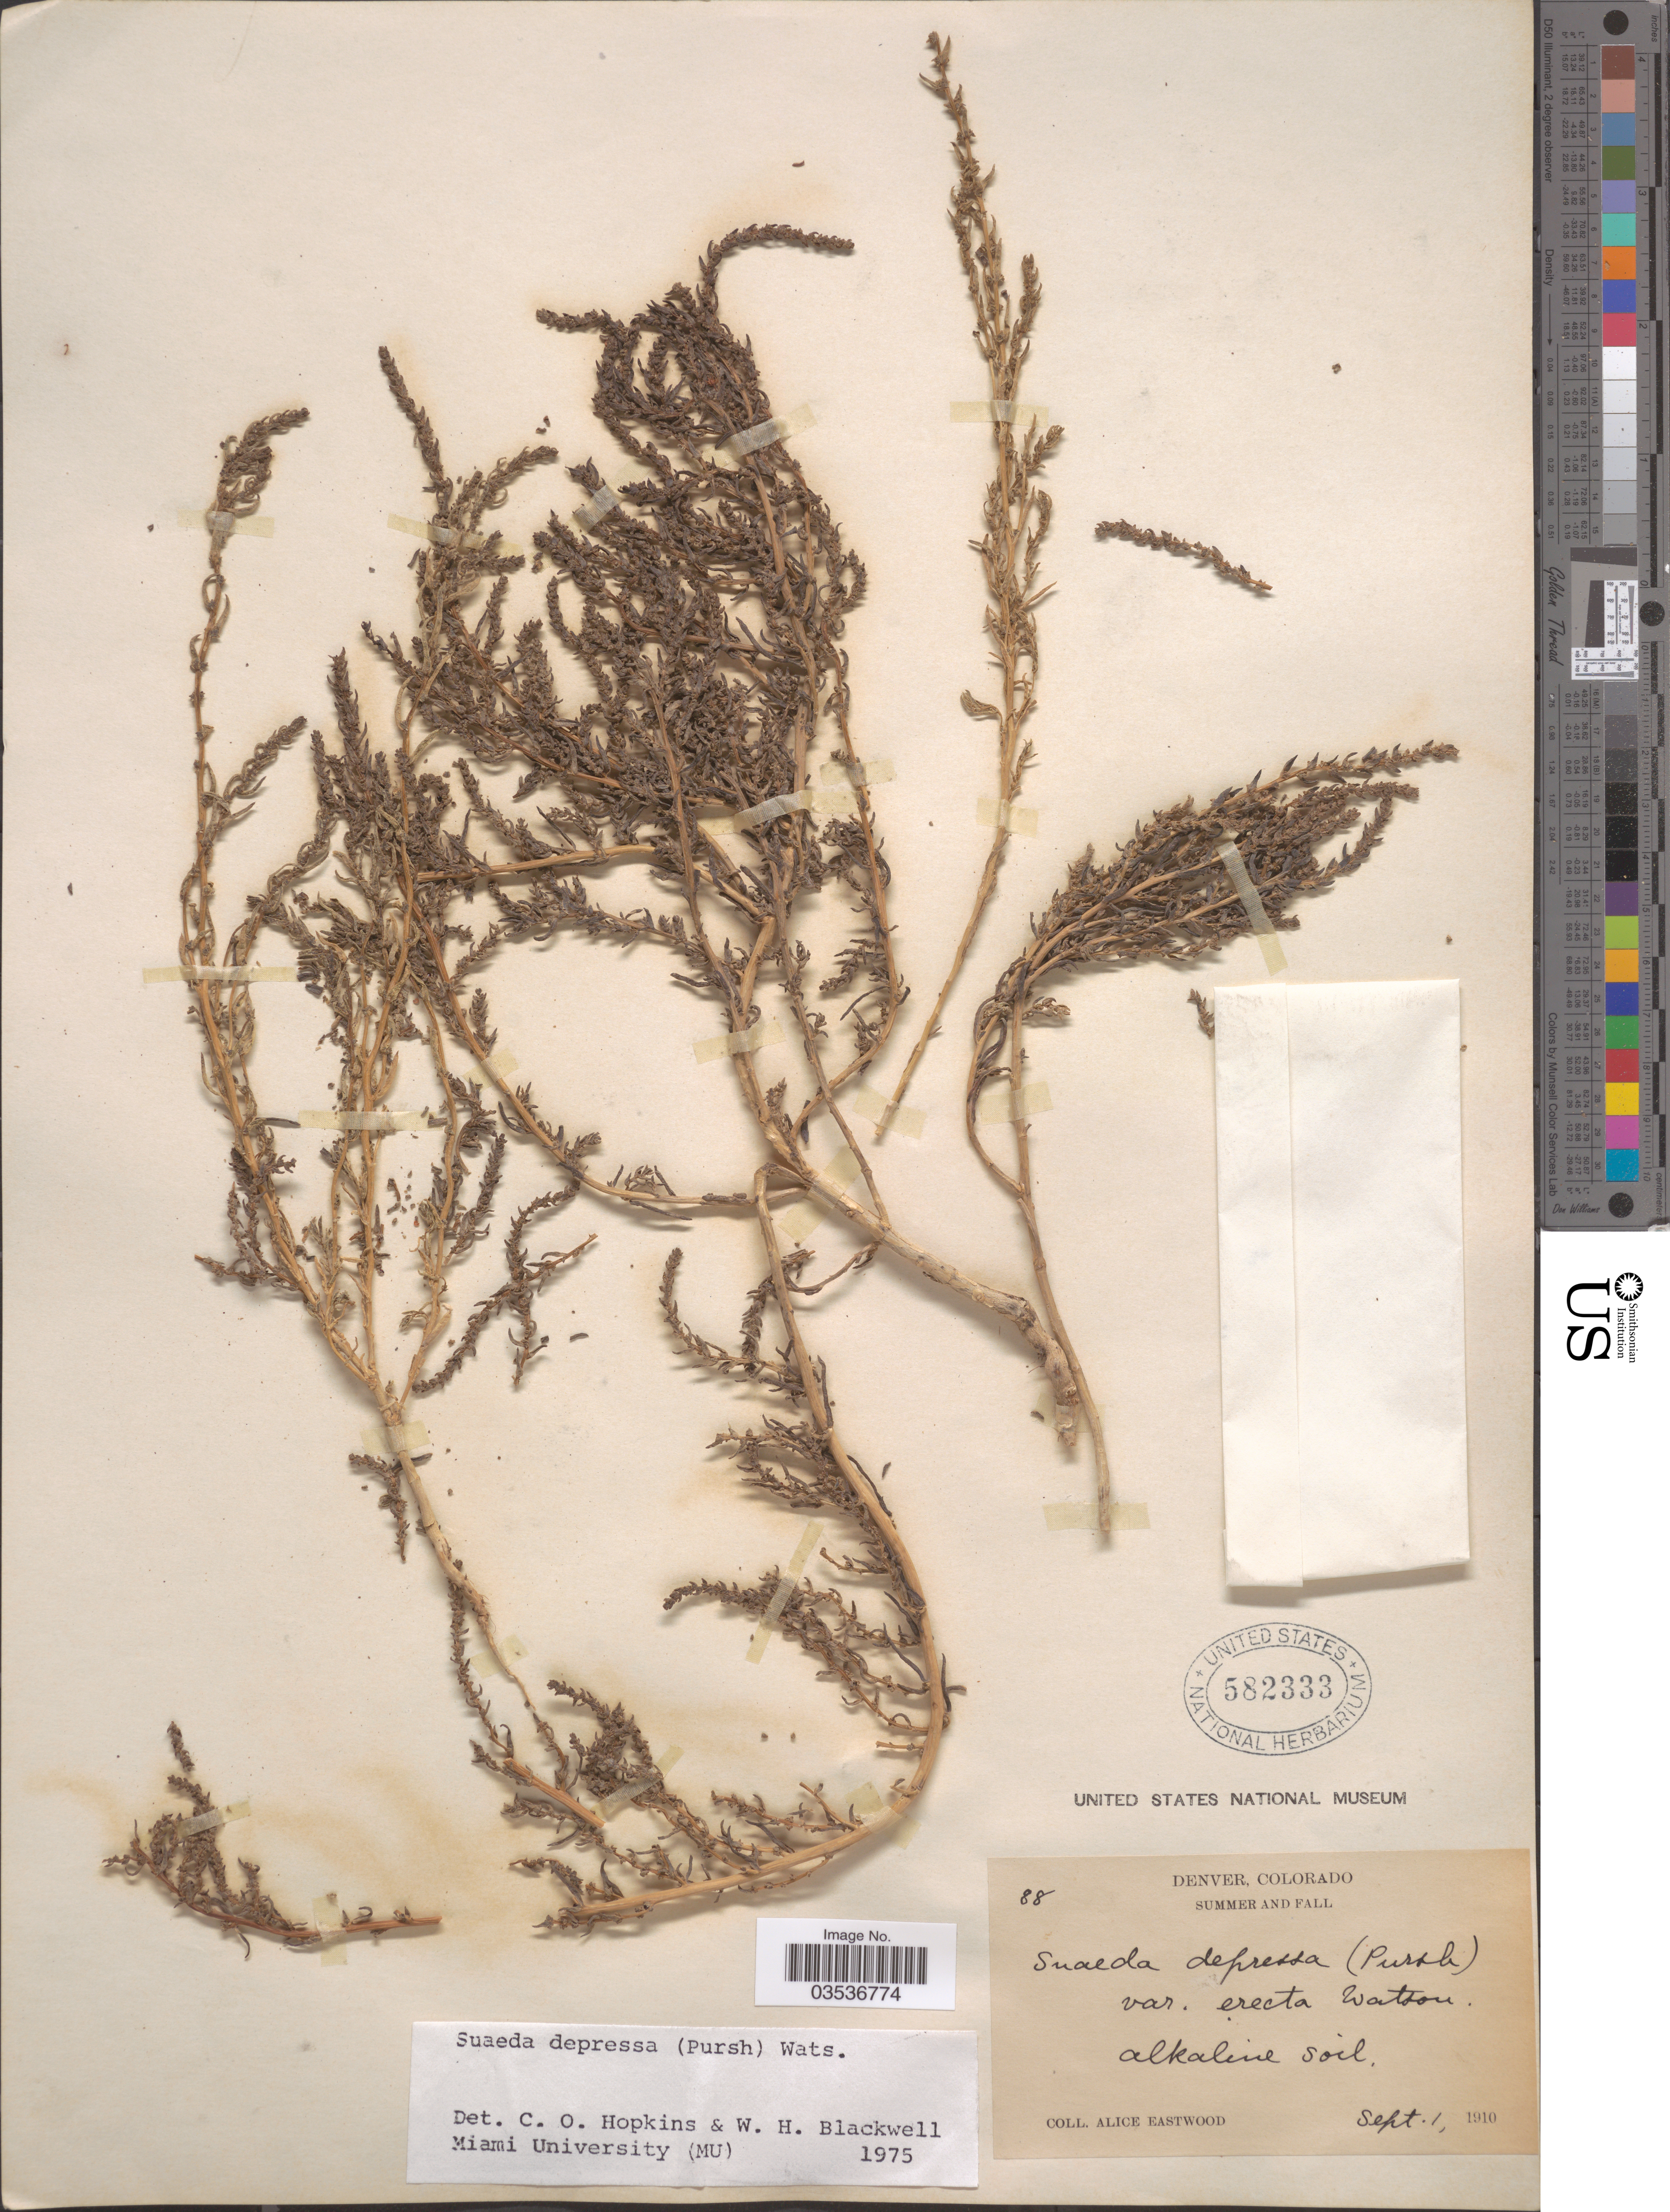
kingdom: Plantae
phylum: Tracheophyta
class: Magnoliopsida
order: Caryophyllales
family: Amaranthaceae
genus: Suaeda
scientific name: Suaeda depressa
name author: (Pursh) S. Watson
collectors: A. Eastwood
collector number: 88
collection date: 1910-09-01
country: United States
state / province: Colorado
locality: Summer and Fall. Alkaline soil.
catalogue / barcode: US 582333